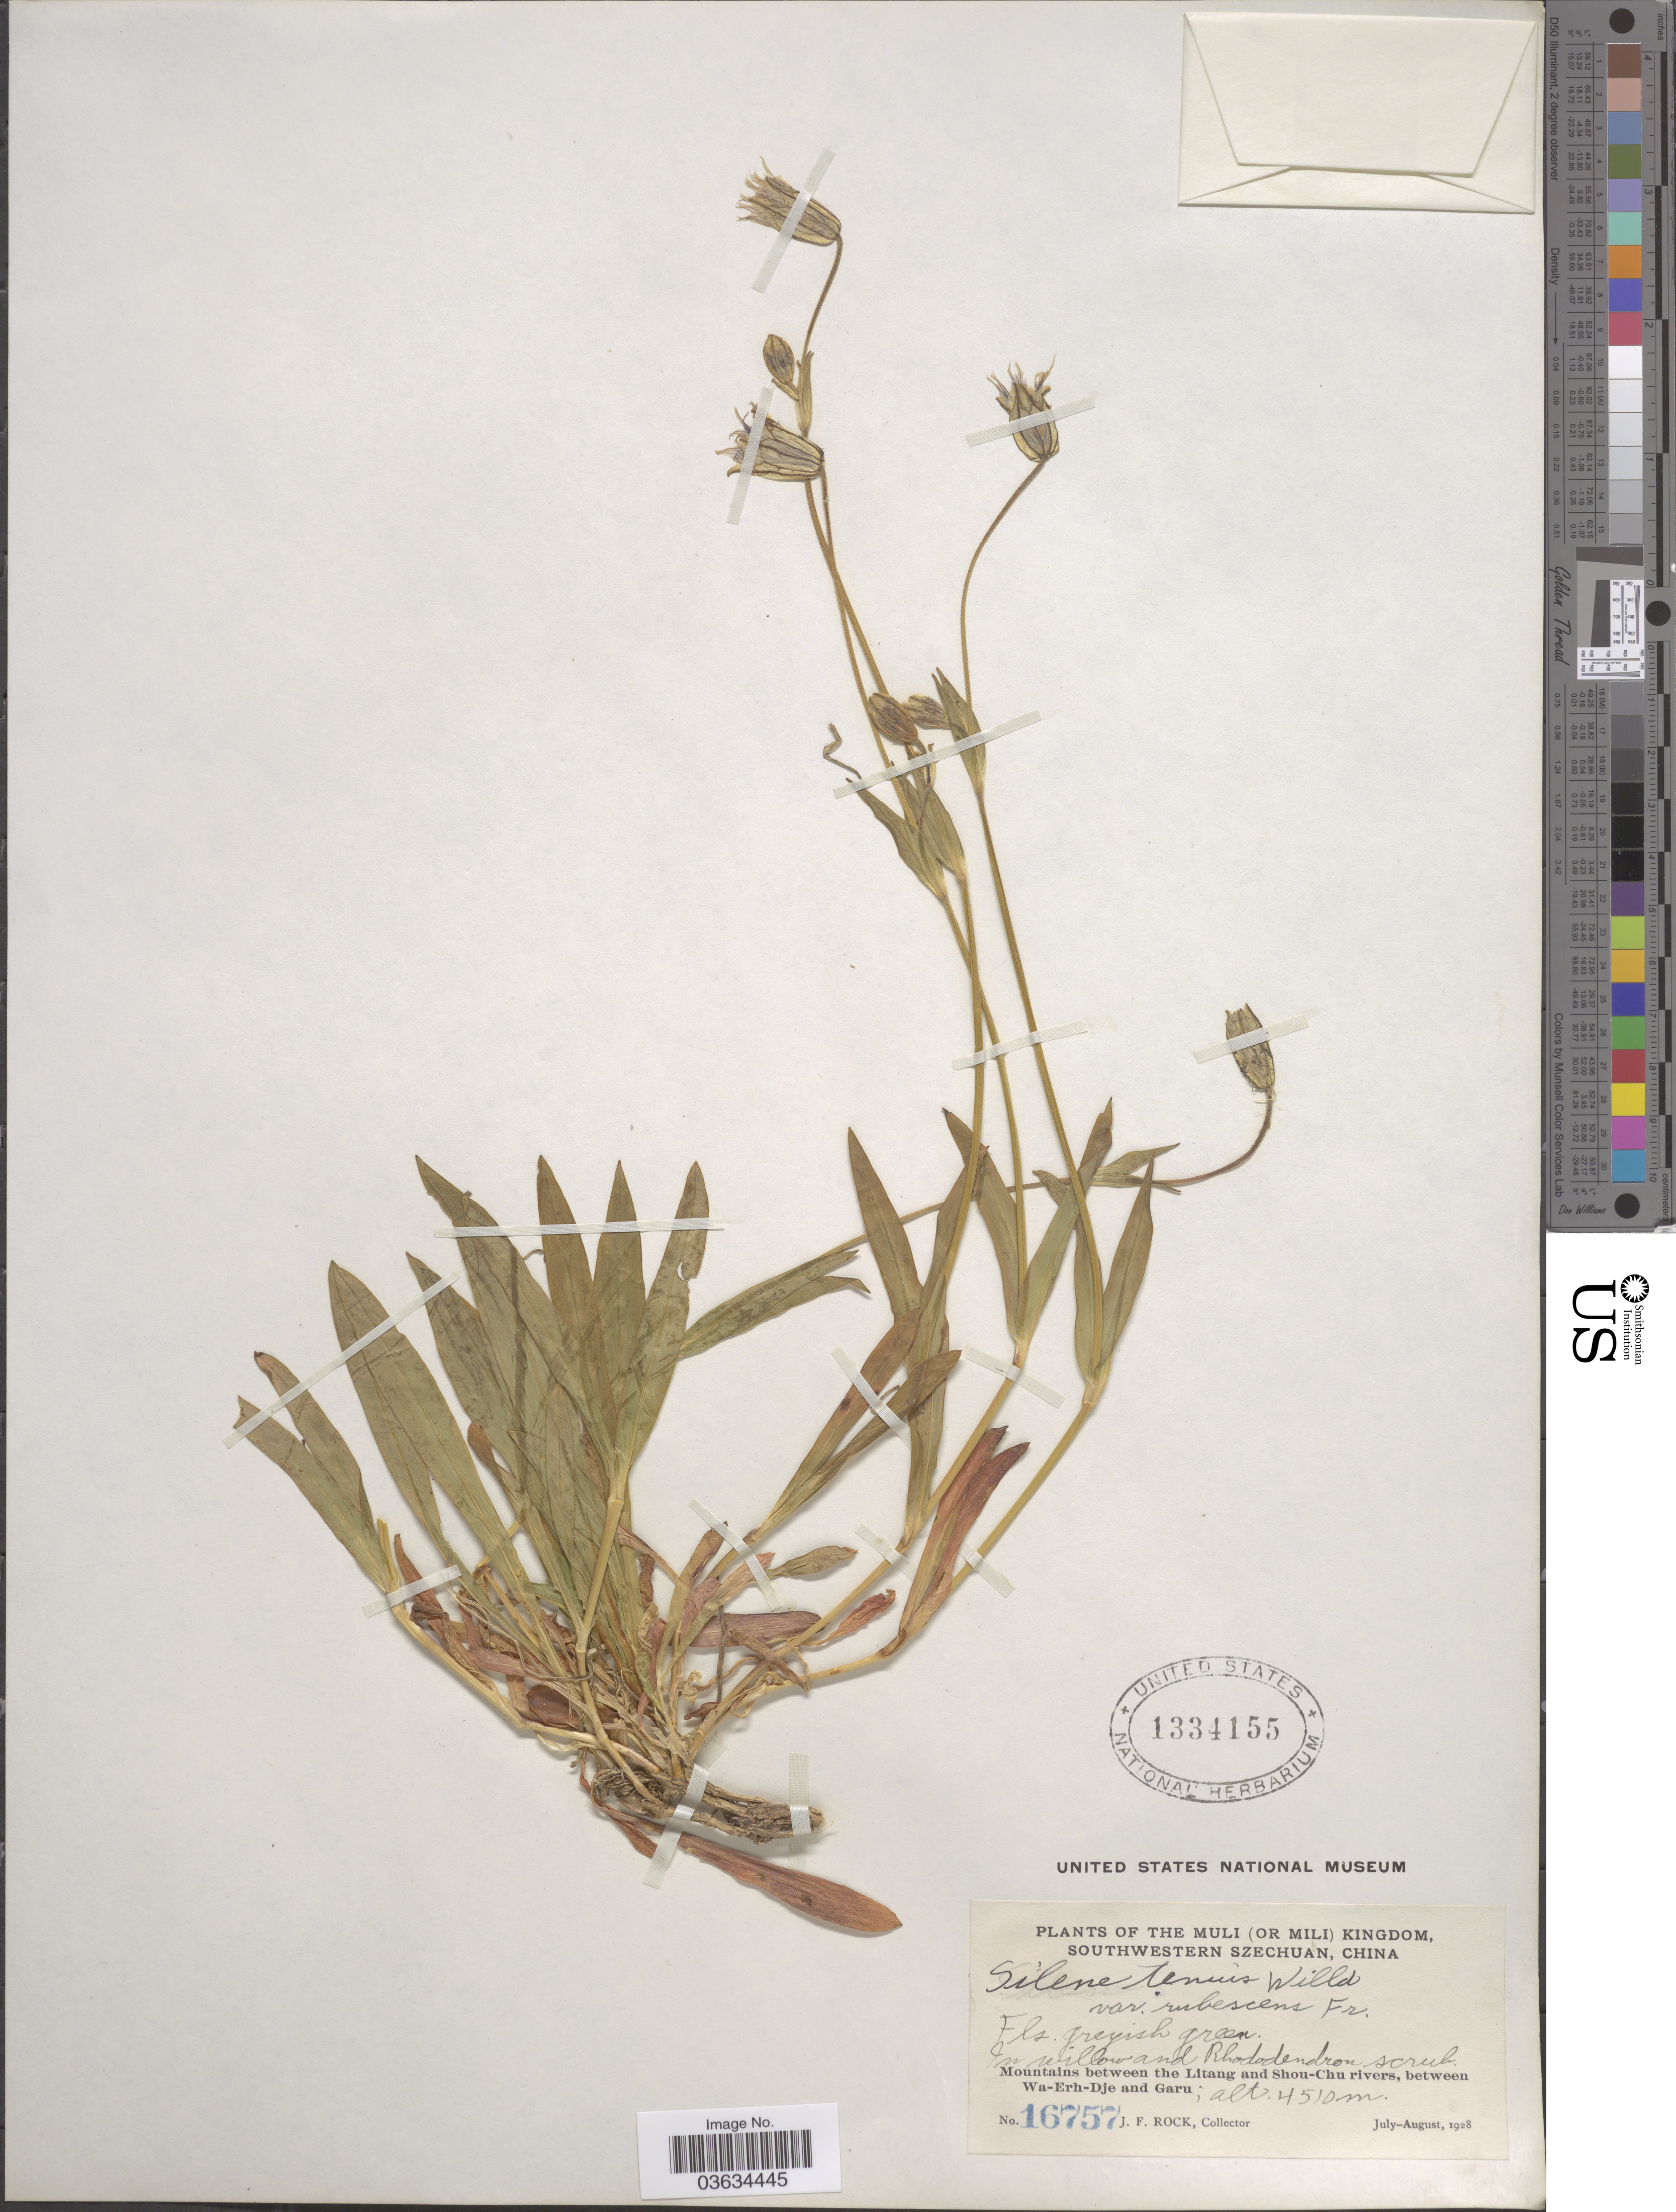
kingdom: Plantae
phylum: Tracheophyta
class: Magnoliopsida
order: Caryophyllales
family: Caryophyllaceae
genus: Silene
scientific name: Silene tenuis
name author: Willd.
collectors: J. Rock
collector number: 16757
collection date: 1928-07/1928-08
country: China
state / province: Sichuan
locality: The Muli (or Mili) Kingdom, Southwestern Szechuan. In willow and Rhododendron scrub. Mountains between the Litang and Shou-Chu rivers, between Wa-Erh-Dje and Garu.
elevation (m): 4510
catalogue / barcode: US 1334155